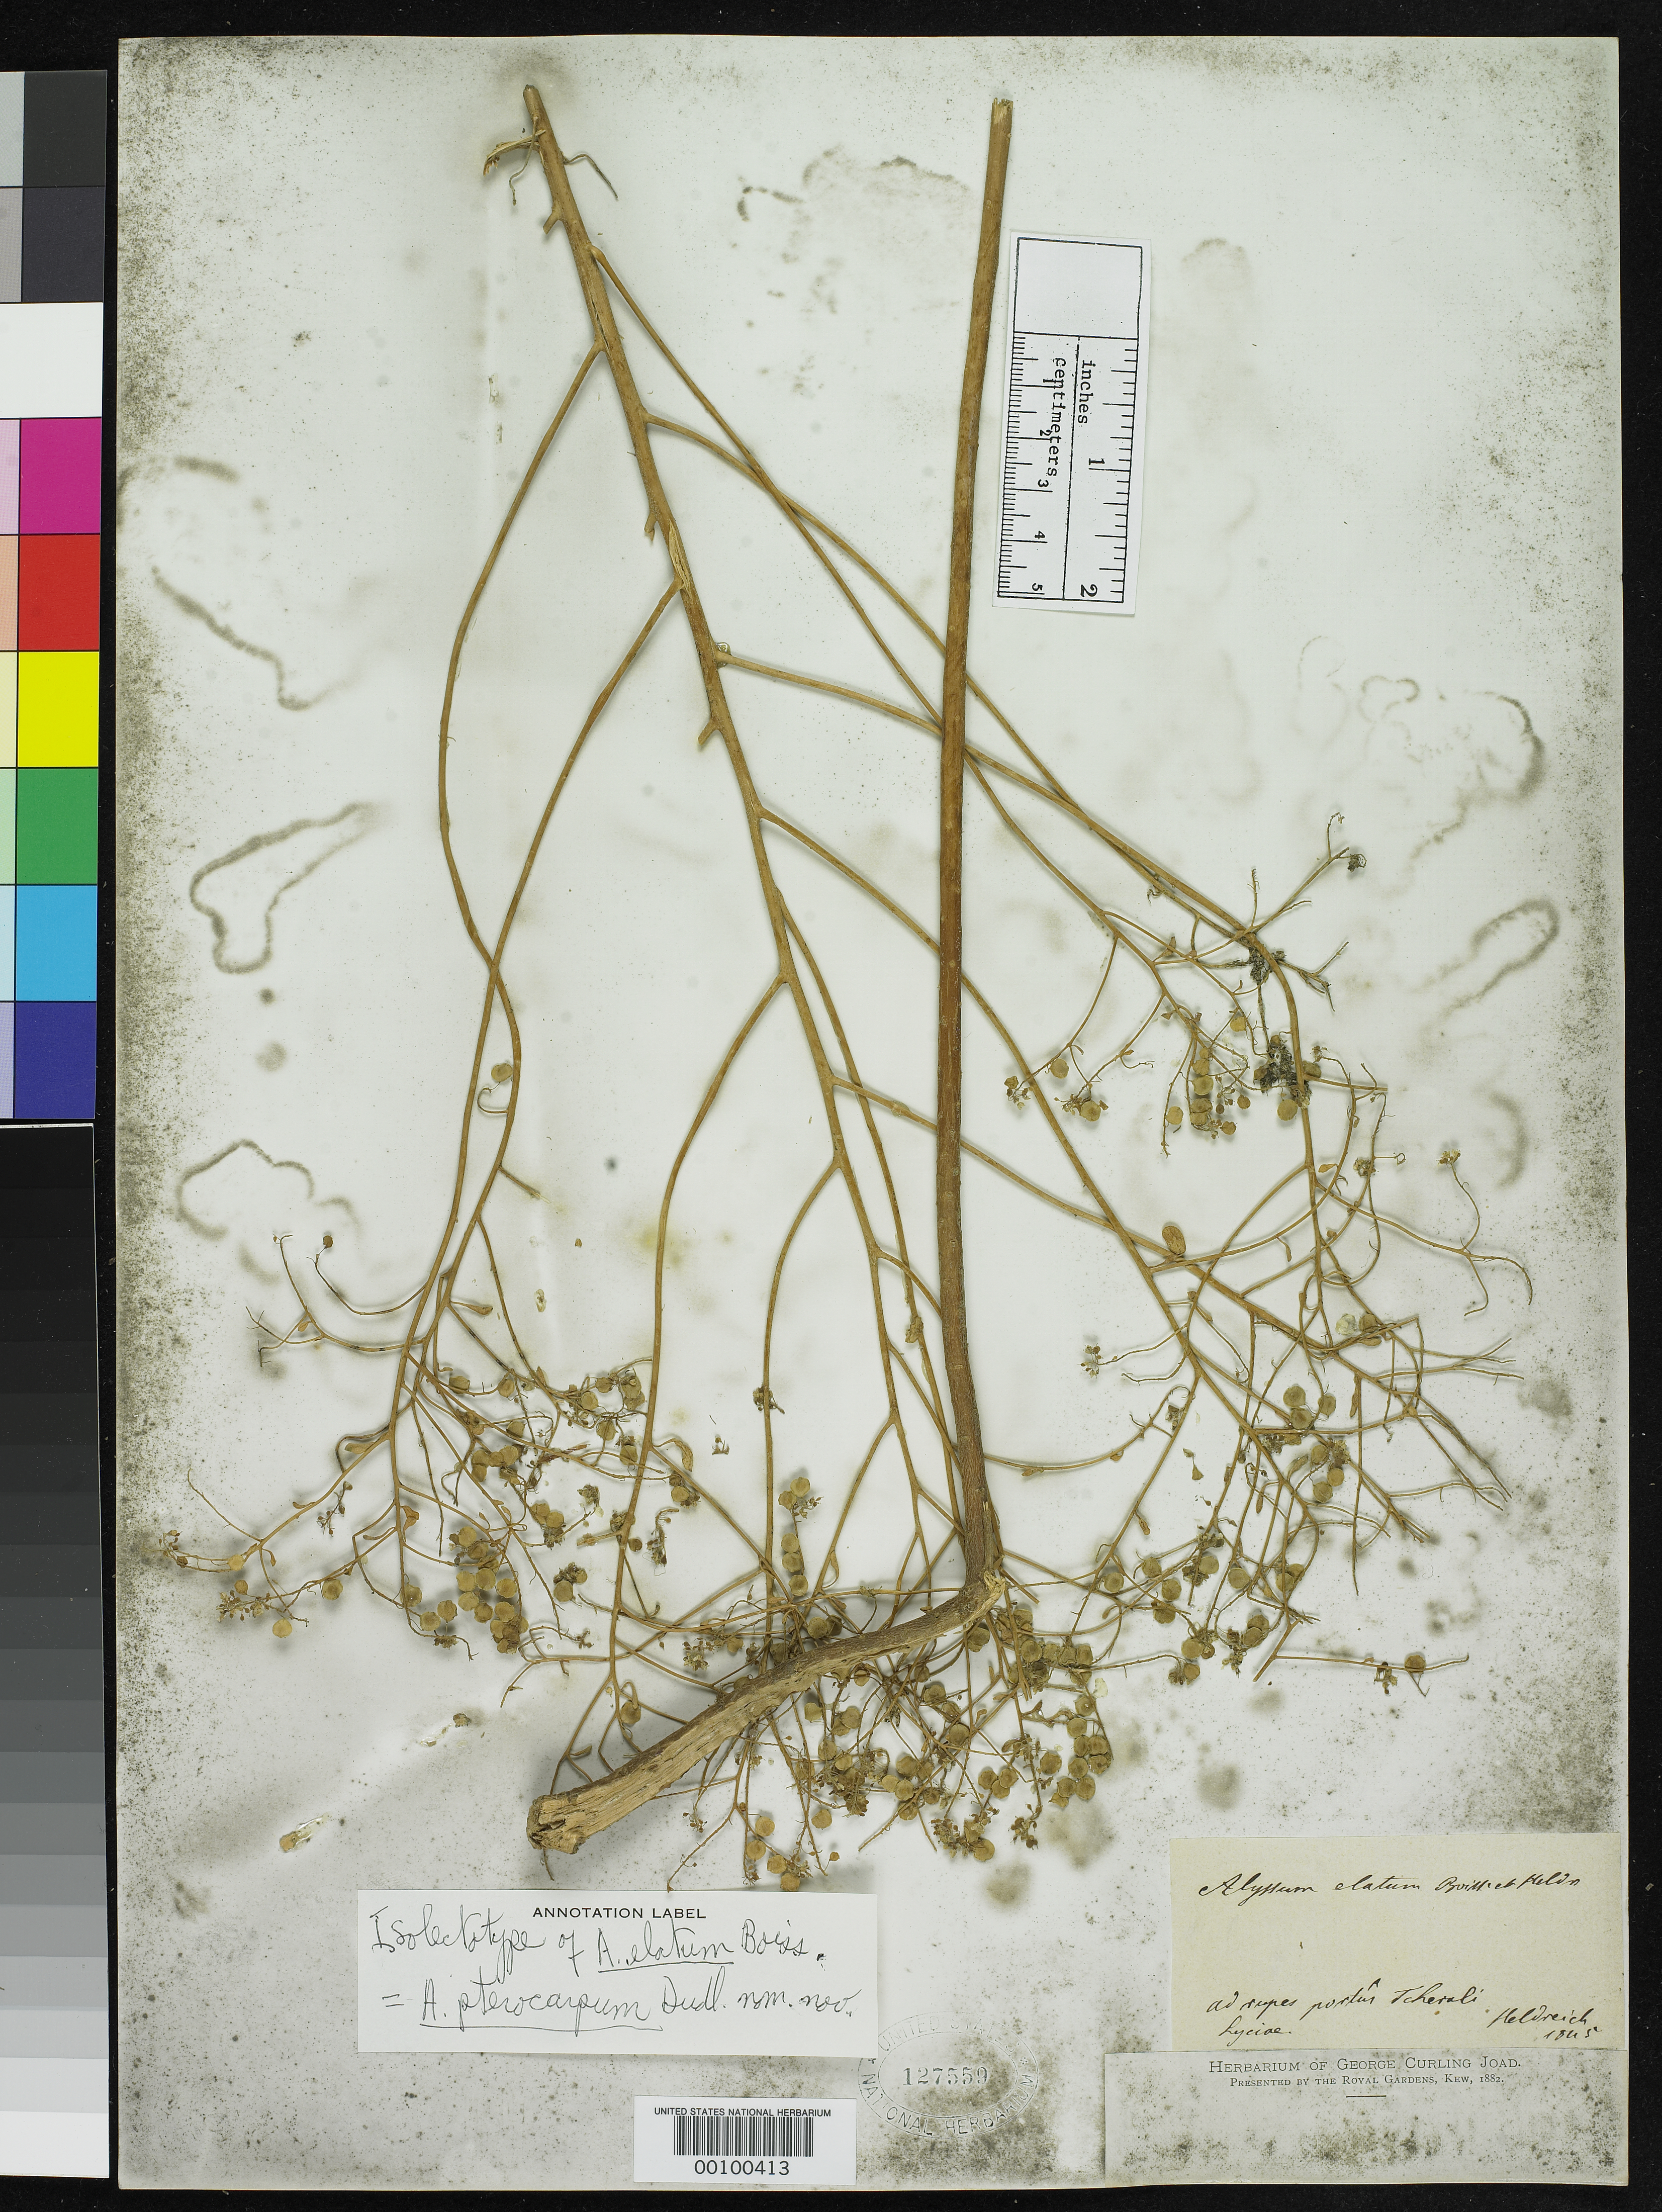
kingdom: Plantae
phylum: Tracheophyta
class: Magnoliopsida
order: Brassicales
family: Brassicaceae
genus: Alyssum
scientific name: Alyssum elatum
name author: Boiss. & Heldr.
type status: Isolectotype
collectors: T. H. von Heldreich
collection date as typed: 1845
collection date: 1845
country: Turkey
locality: Tchevali.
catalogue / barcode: US 127559